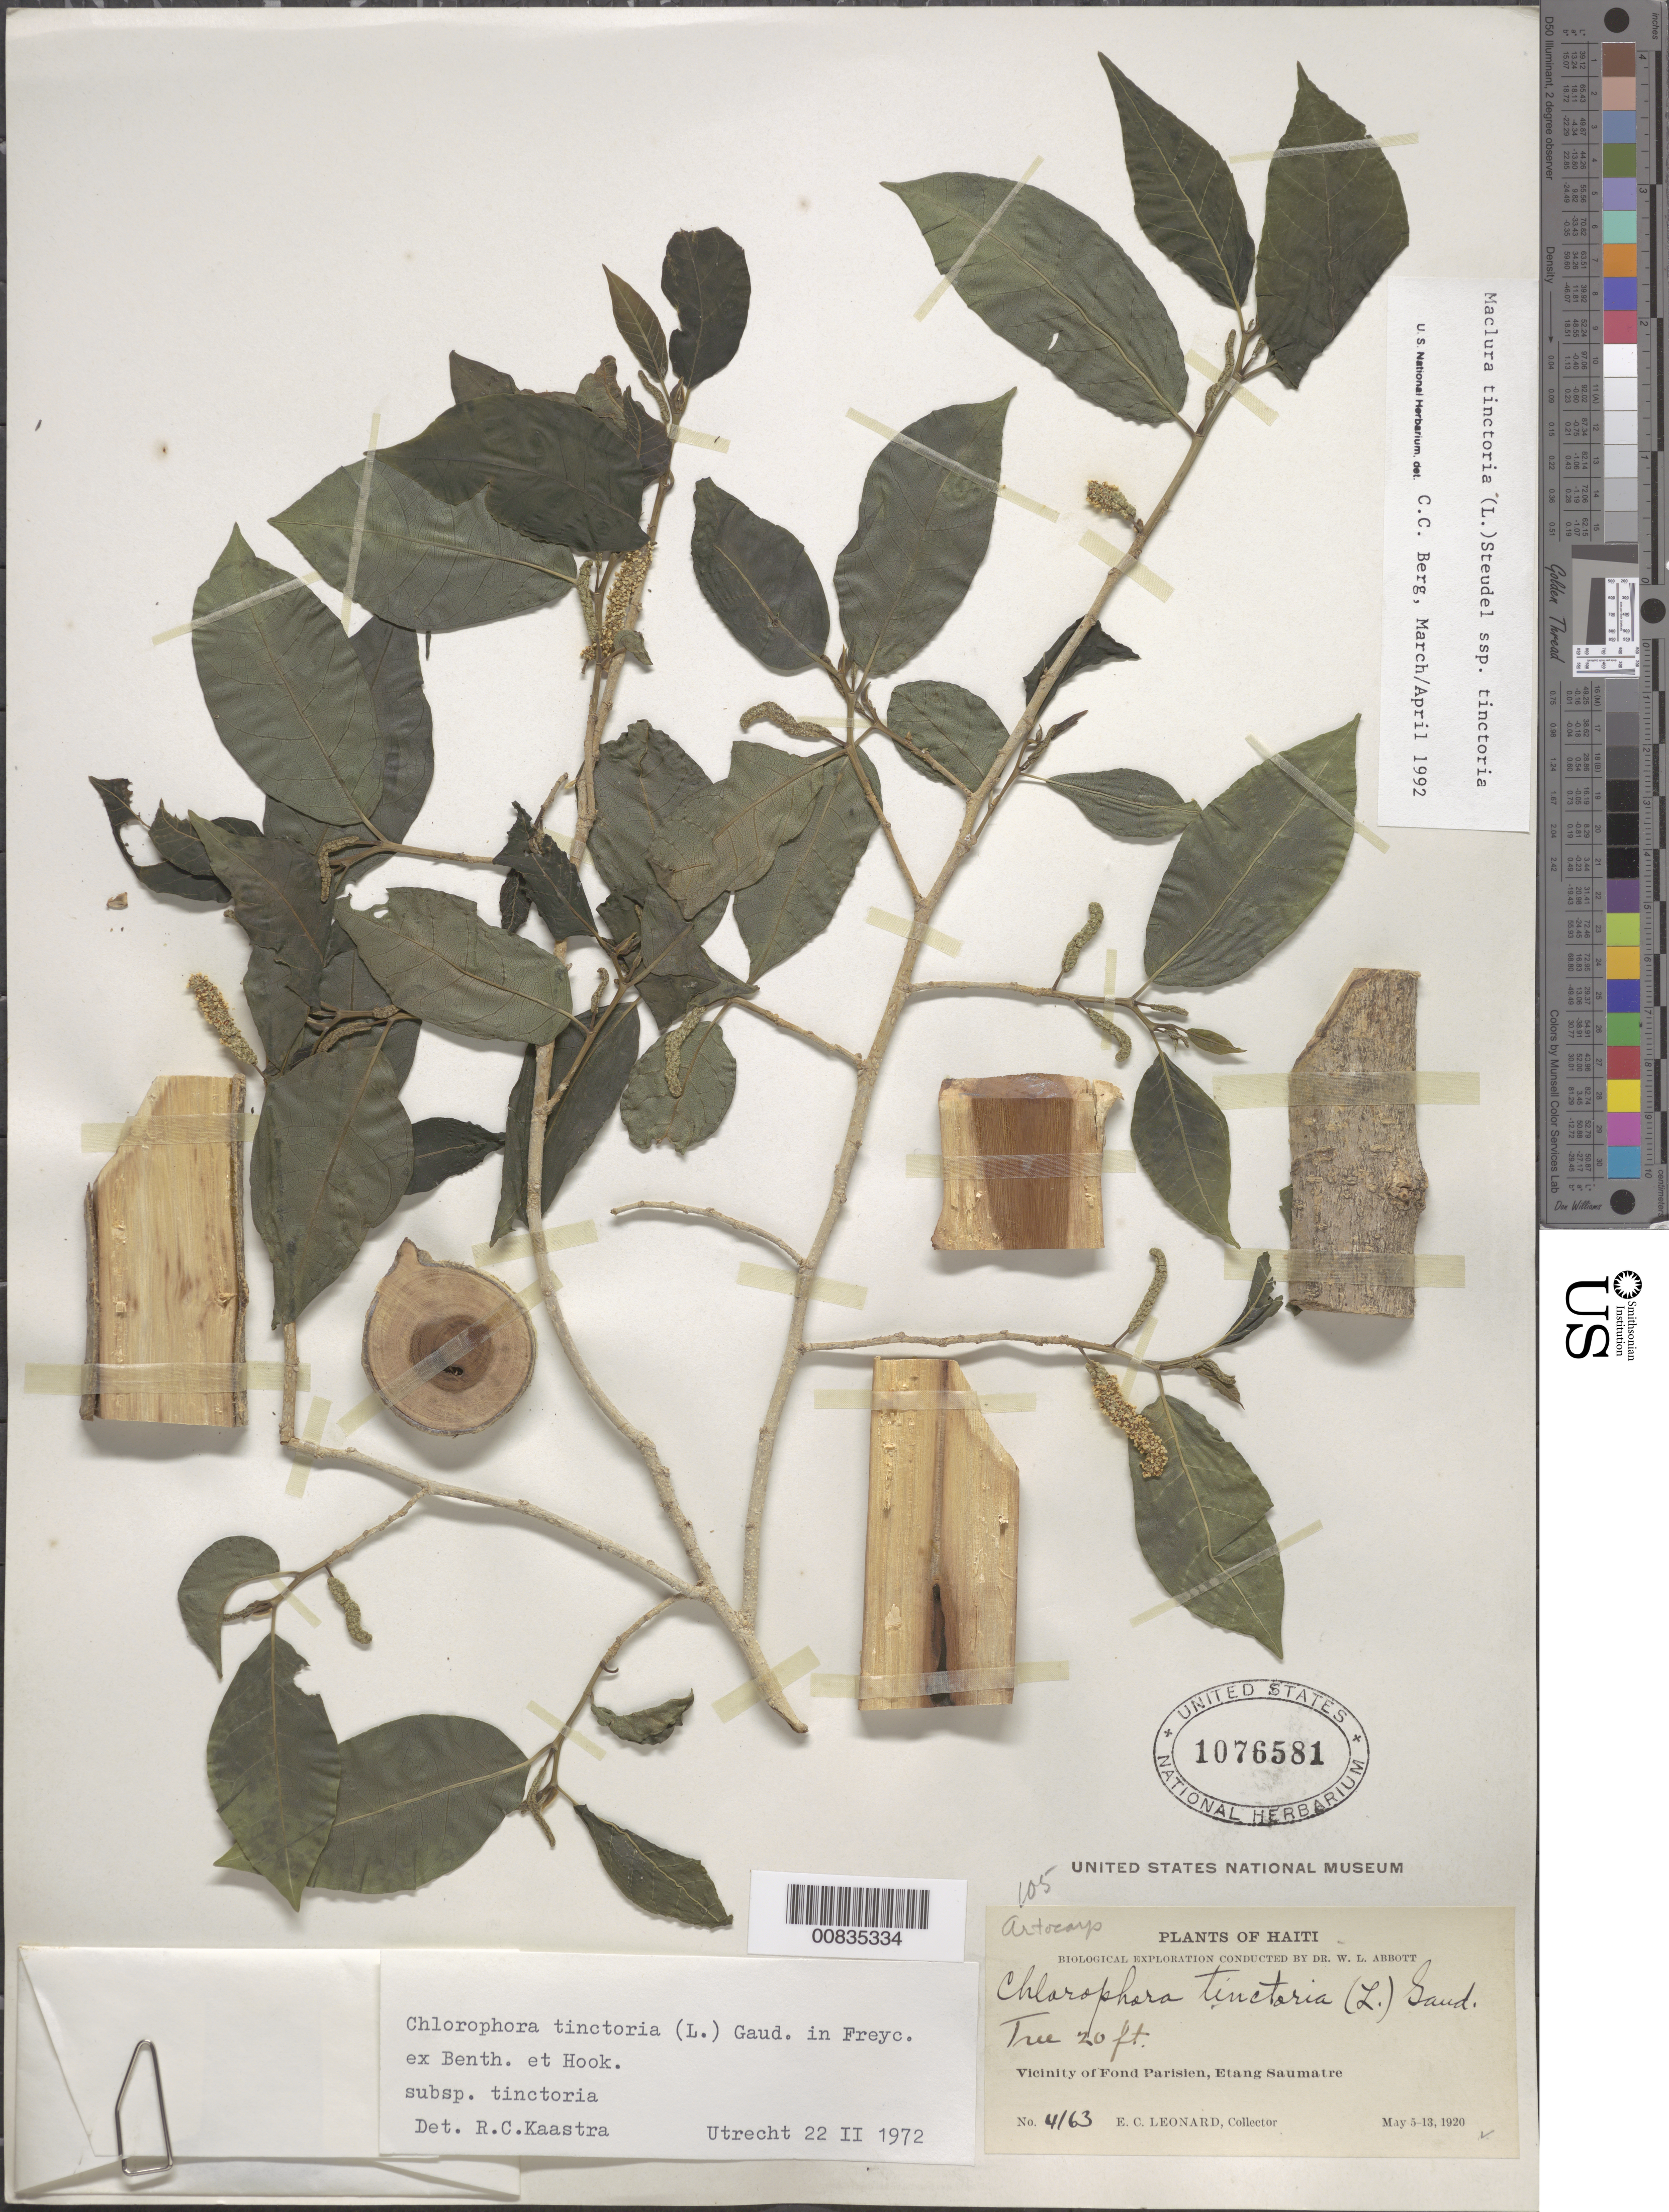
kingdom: Plantae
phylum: Tracheophyta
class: Magnoliopsida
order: Rosales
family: Moraceae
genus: Maclura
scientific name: Maclura tinctoria subsp. tinctoria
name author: (L.) D. Don ex Steud.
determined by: Berg, C. C.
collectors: E. C. Leonard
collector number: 4163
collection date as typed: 05 May 1920 to 13 May 1920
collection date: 1920-05-05/1920-05-13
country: Haiti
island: Hispaniola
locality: Vicinity of Fond Parisien, Etang Saumatre.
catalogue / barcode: US 1076581